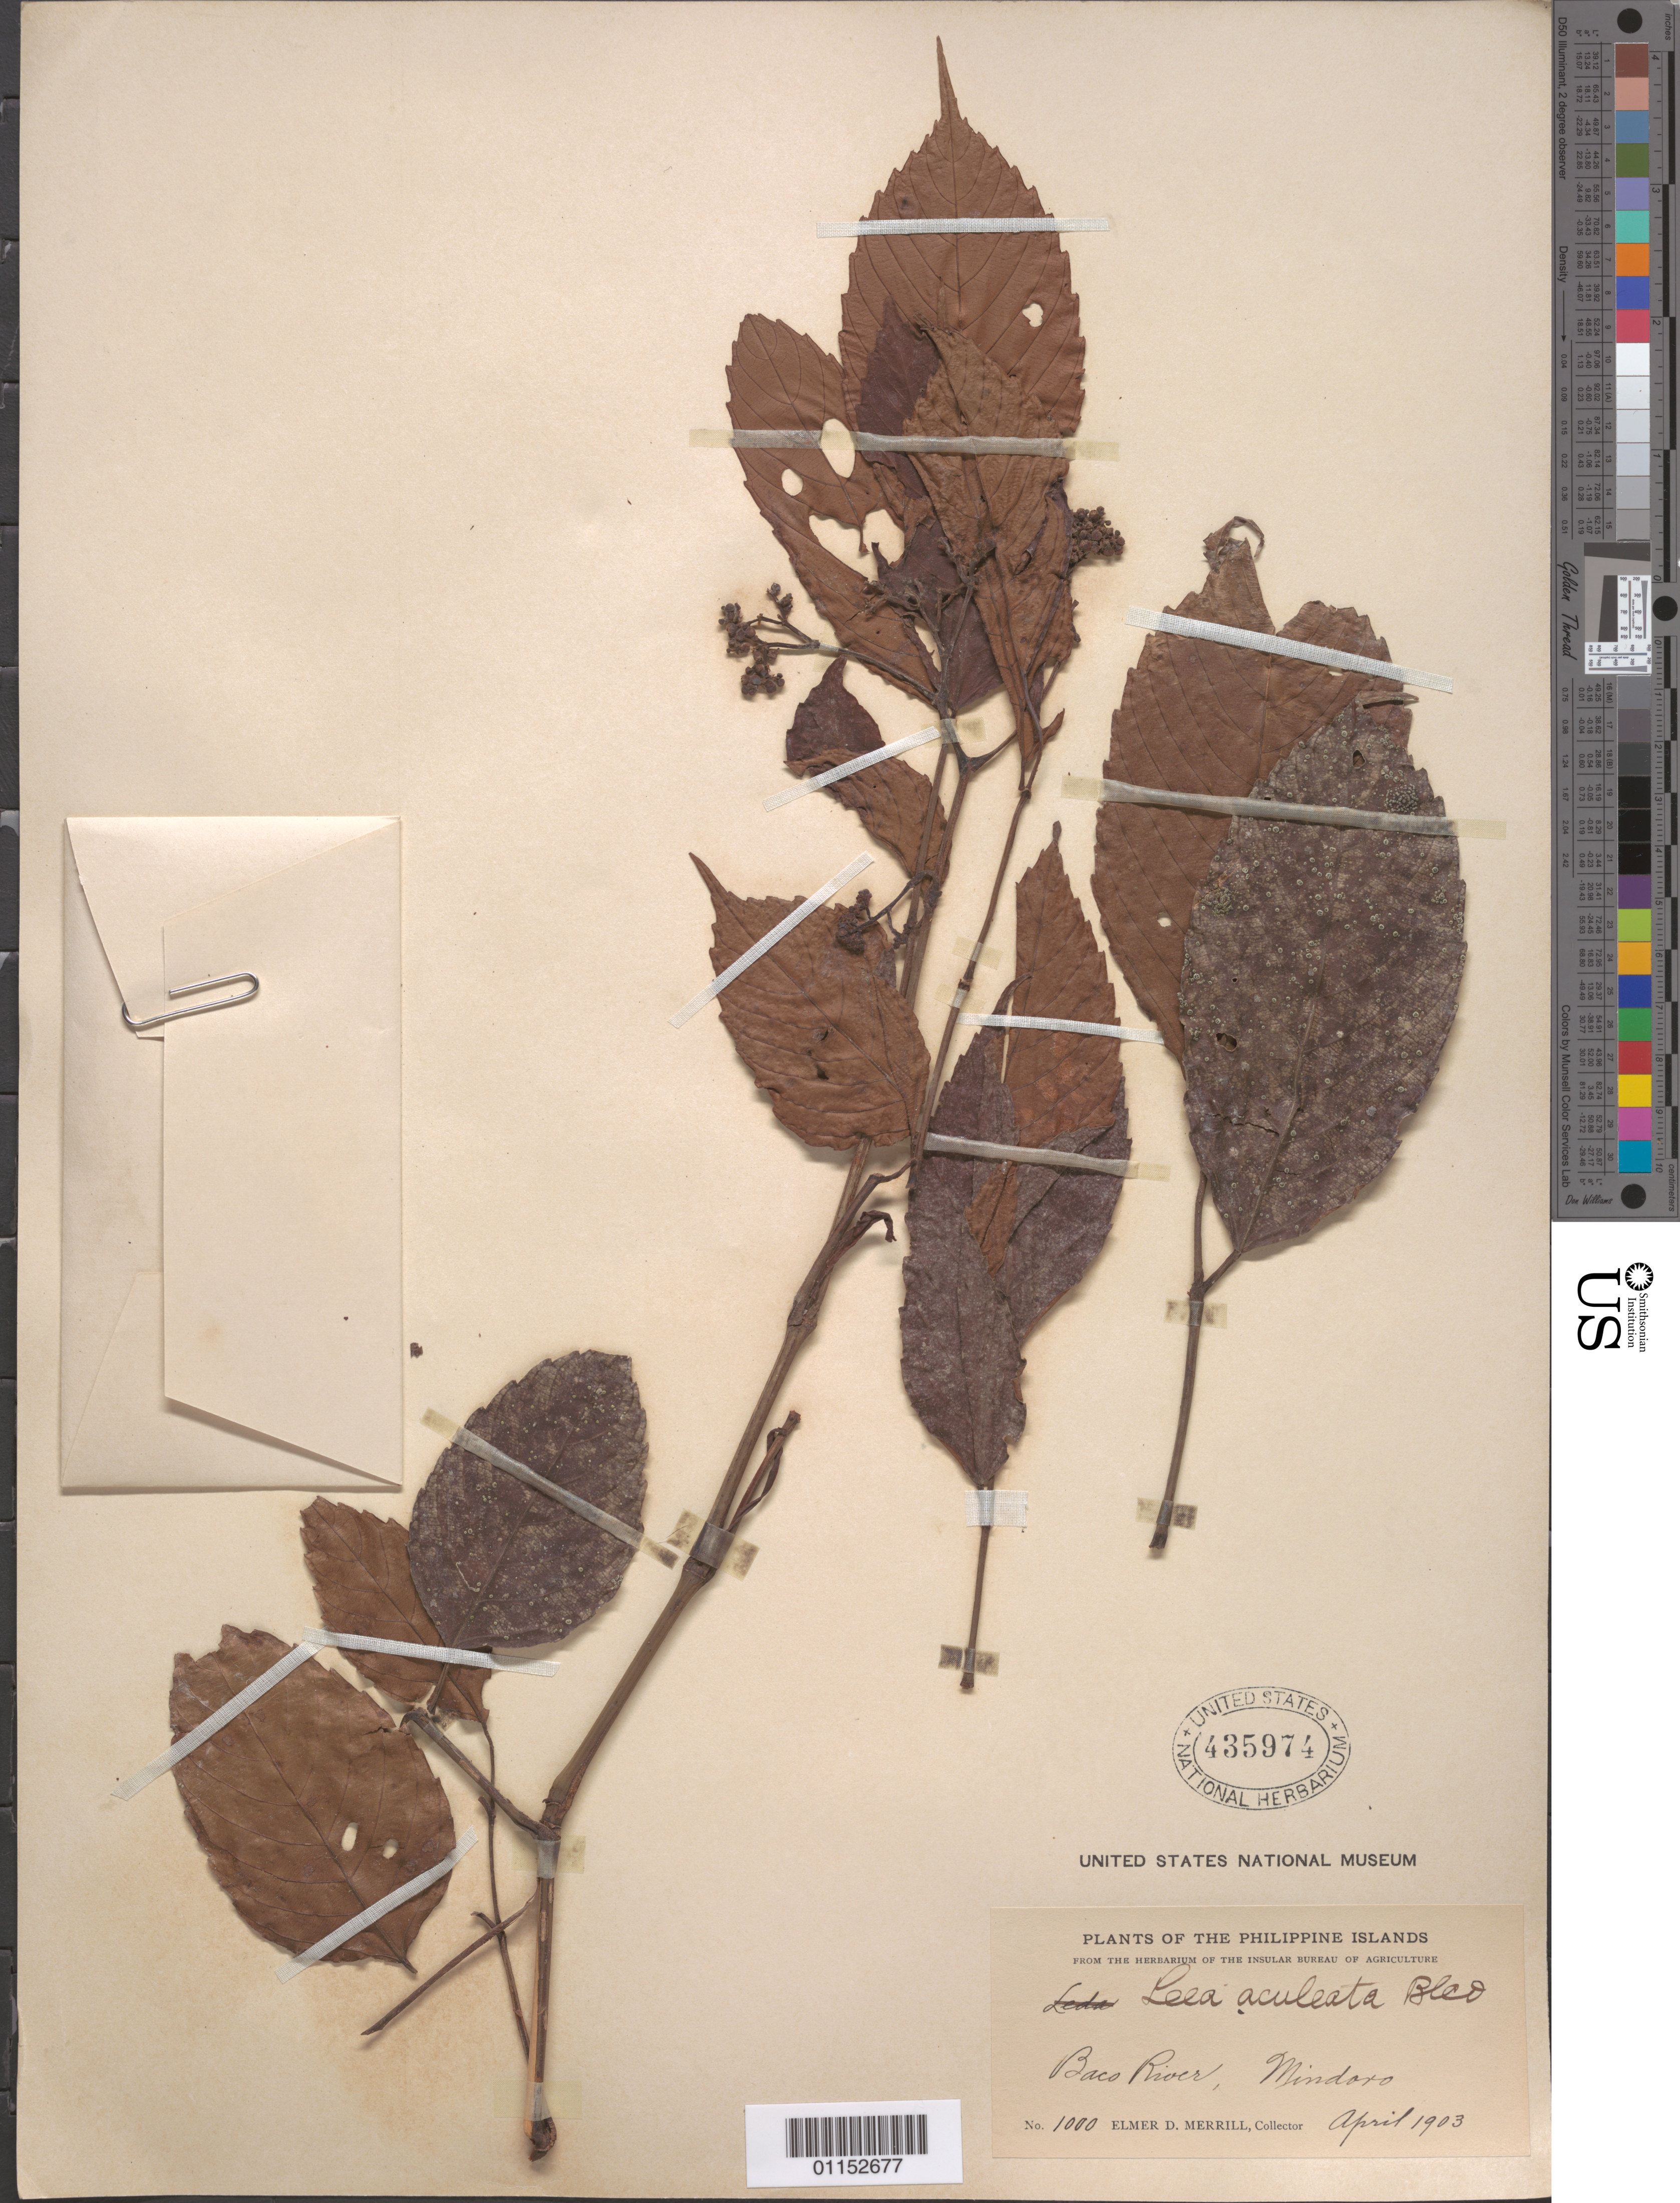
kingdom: Plantae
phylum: Tracheophyta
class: Magnoliopsida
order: Vitales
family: Vitaceae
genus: Leea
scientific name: Leea aculeata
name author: Blume ex Spreng.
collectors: E. D. Merrill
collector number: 1000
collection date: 1903-04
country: Philippines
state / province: Mimaropa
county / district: Mindoro Oriental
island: Mindoro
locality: Baco River.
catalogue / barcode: US 435974